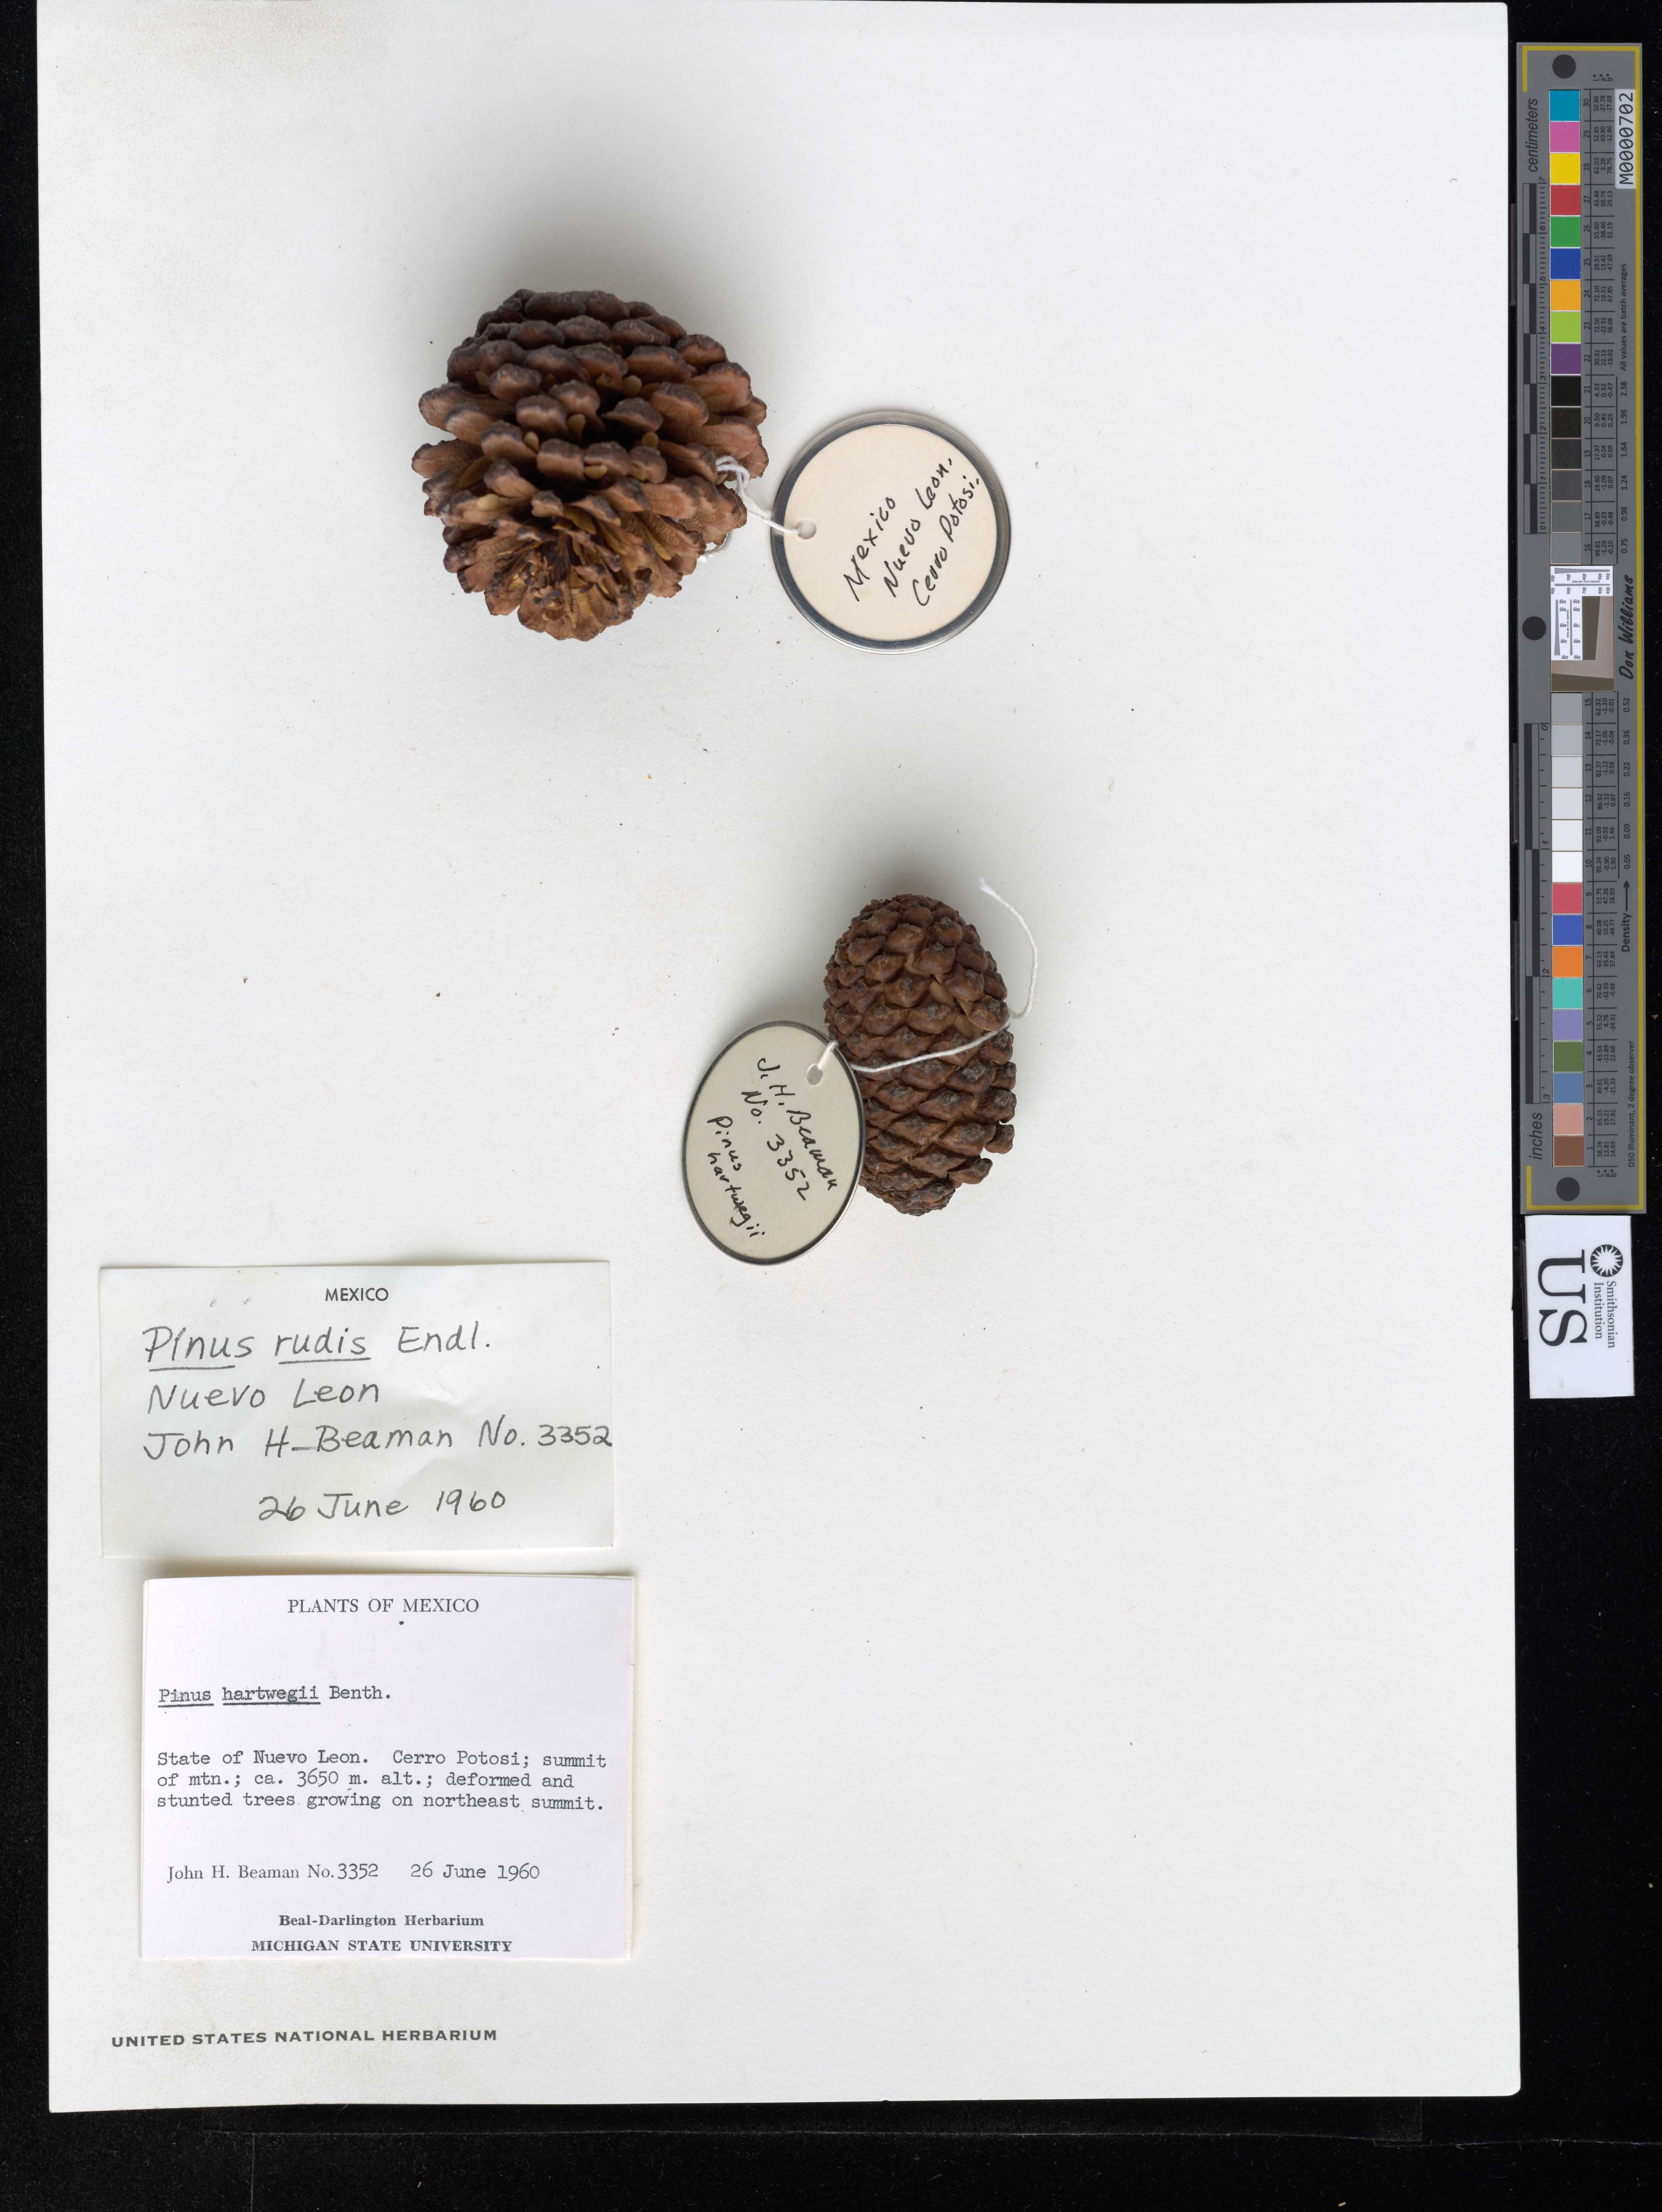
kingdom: Plantae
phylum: Tracheophyta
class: Pinopsida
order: Pinales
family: Pinaceae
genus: Pinus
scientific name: Pinus hartwegii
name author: Lindl.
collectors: J. H. Beaman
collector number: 3352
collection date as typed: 26 Jun 1960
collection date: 1960-06-26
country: Mexico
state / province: Nuevo León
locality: Cerro Potosí.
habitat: Summit of mountain. Deformed and stunted trees growing on northeast summit.